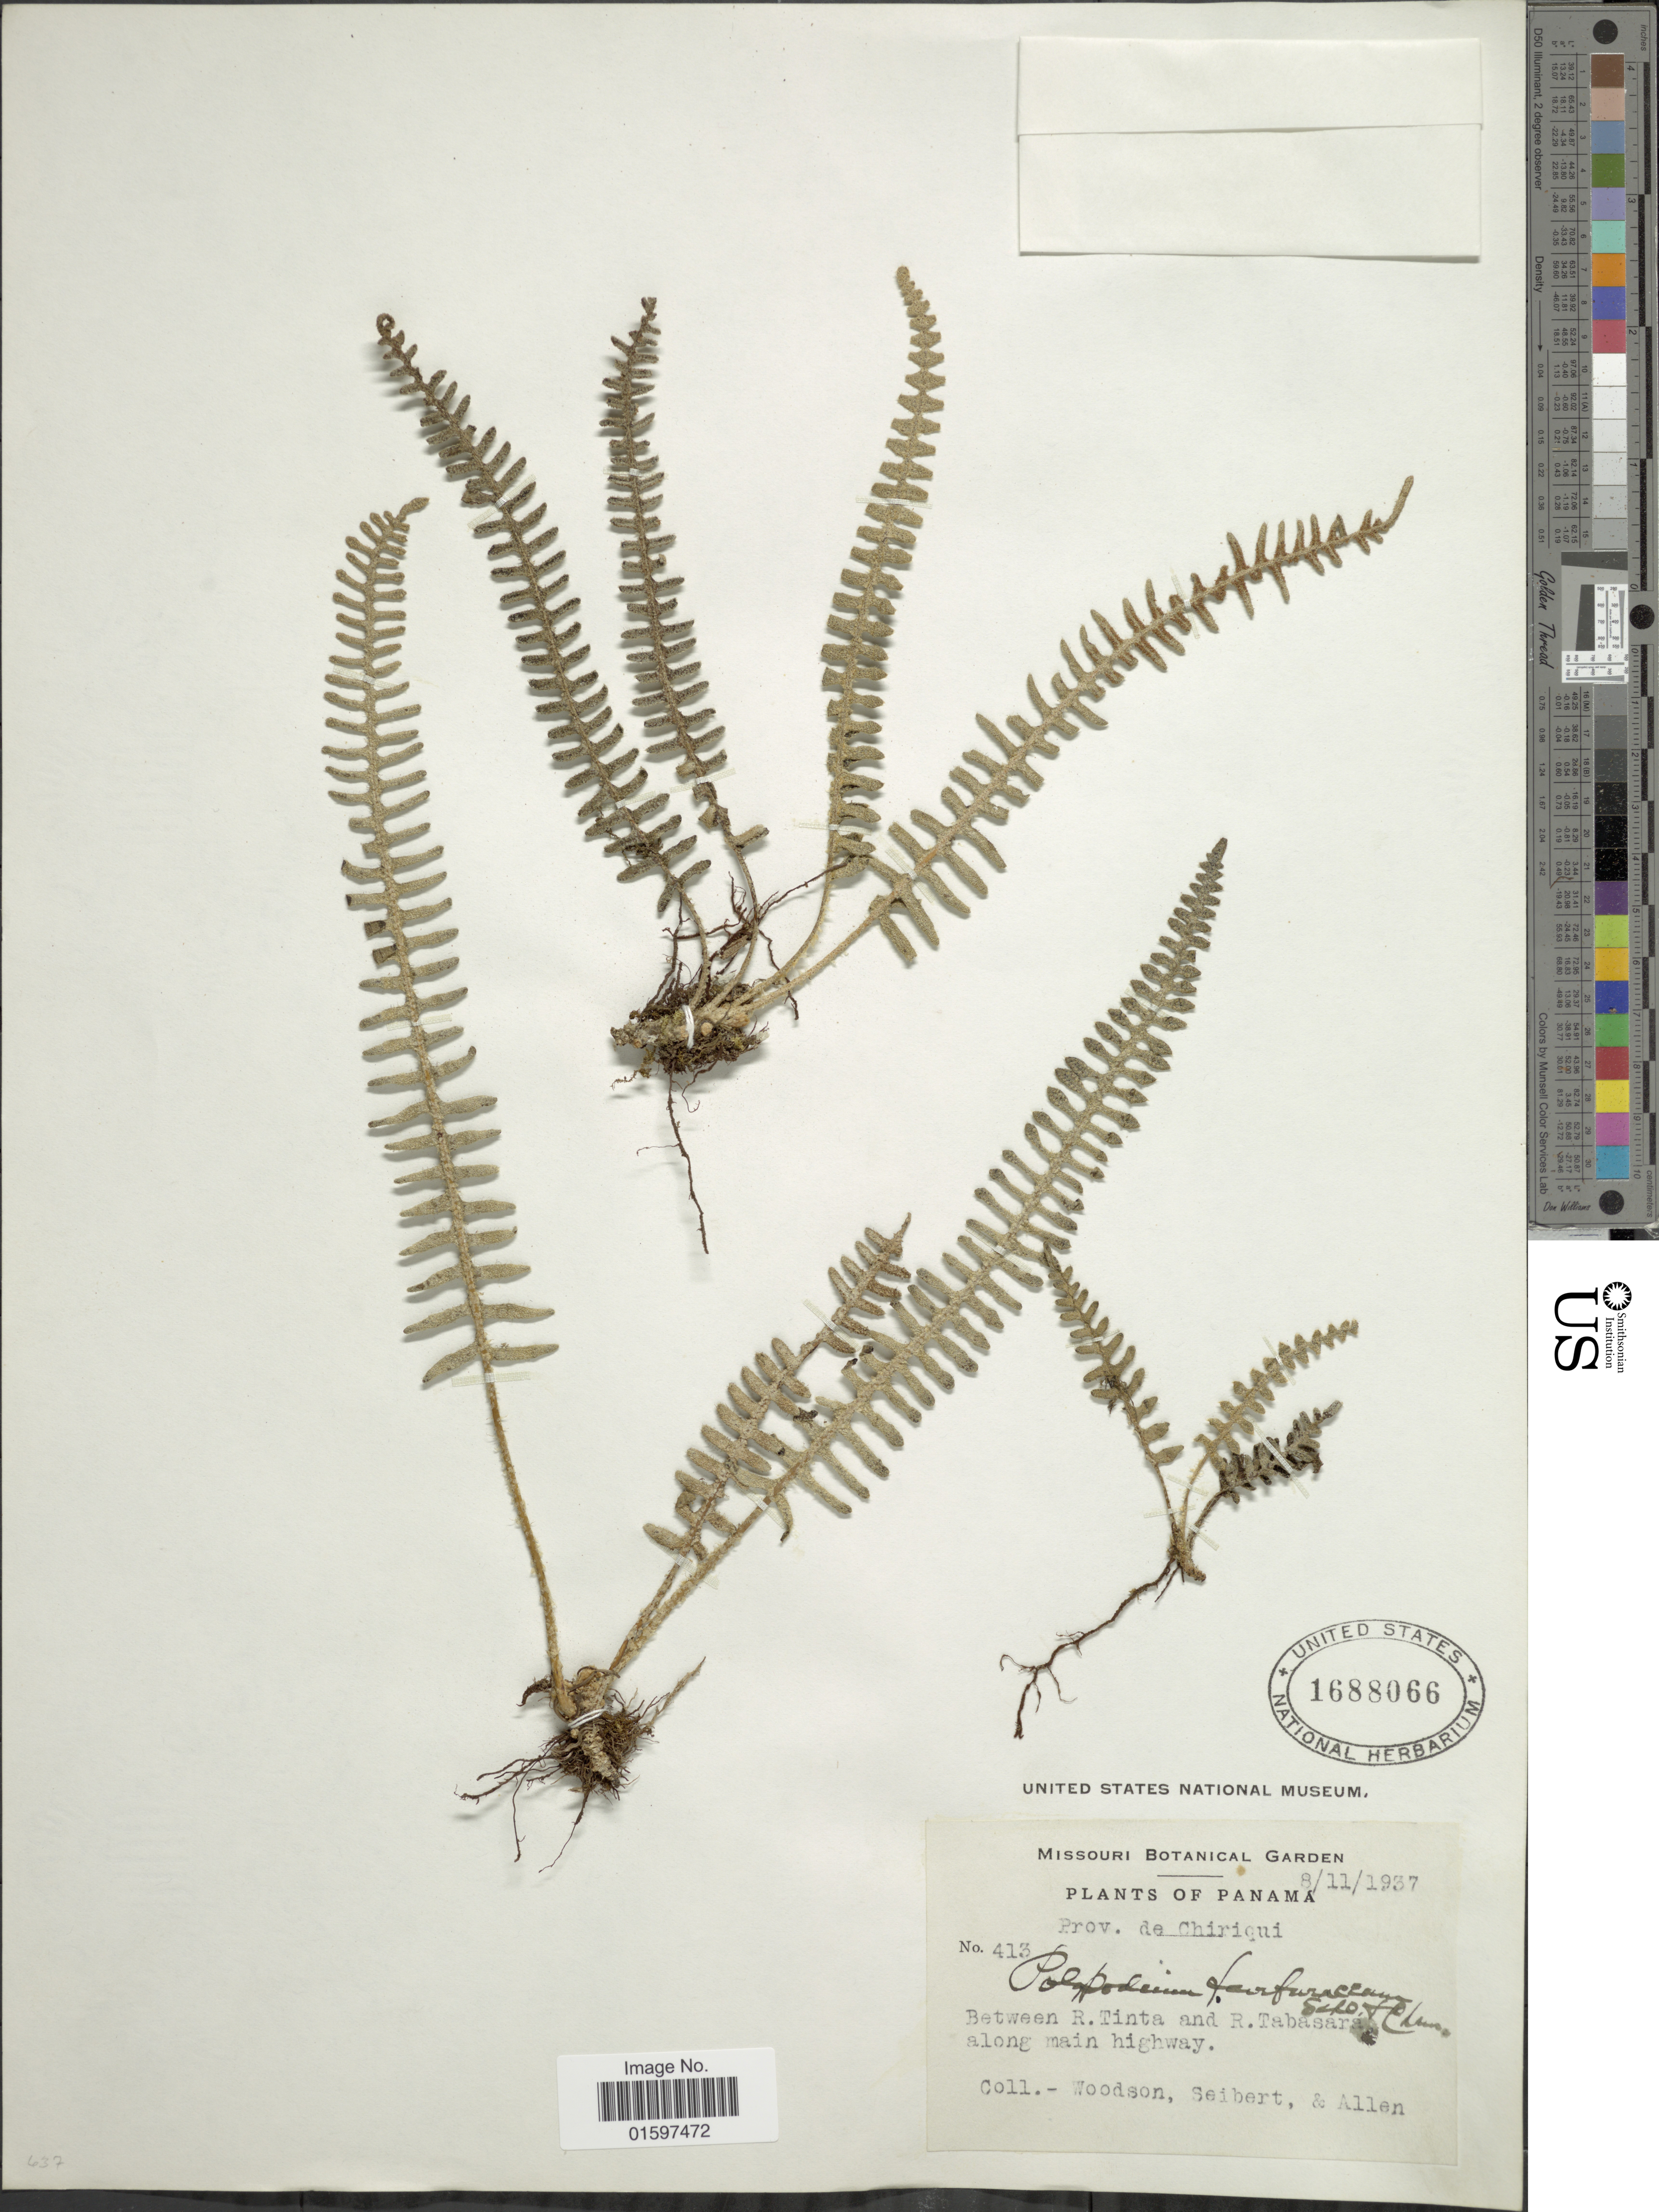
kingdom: Plantae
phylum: Tracheophyta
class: Polypodiopsida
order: Polypodiales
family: Polypodiaceae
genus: Pleopeltis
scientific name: Pleopeltis furfuracea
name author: (Schltdl. & Cham.) A.R. Sm. & Tejero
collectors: -- Woodson, Seibert & -- Allen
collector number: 413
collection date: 1937-11-08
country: Panama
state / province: Chiriqui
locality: Panama, Prov. de Chiriqui, between R. Tinta and R. Tabasará along main highway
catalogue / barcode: US 1688066